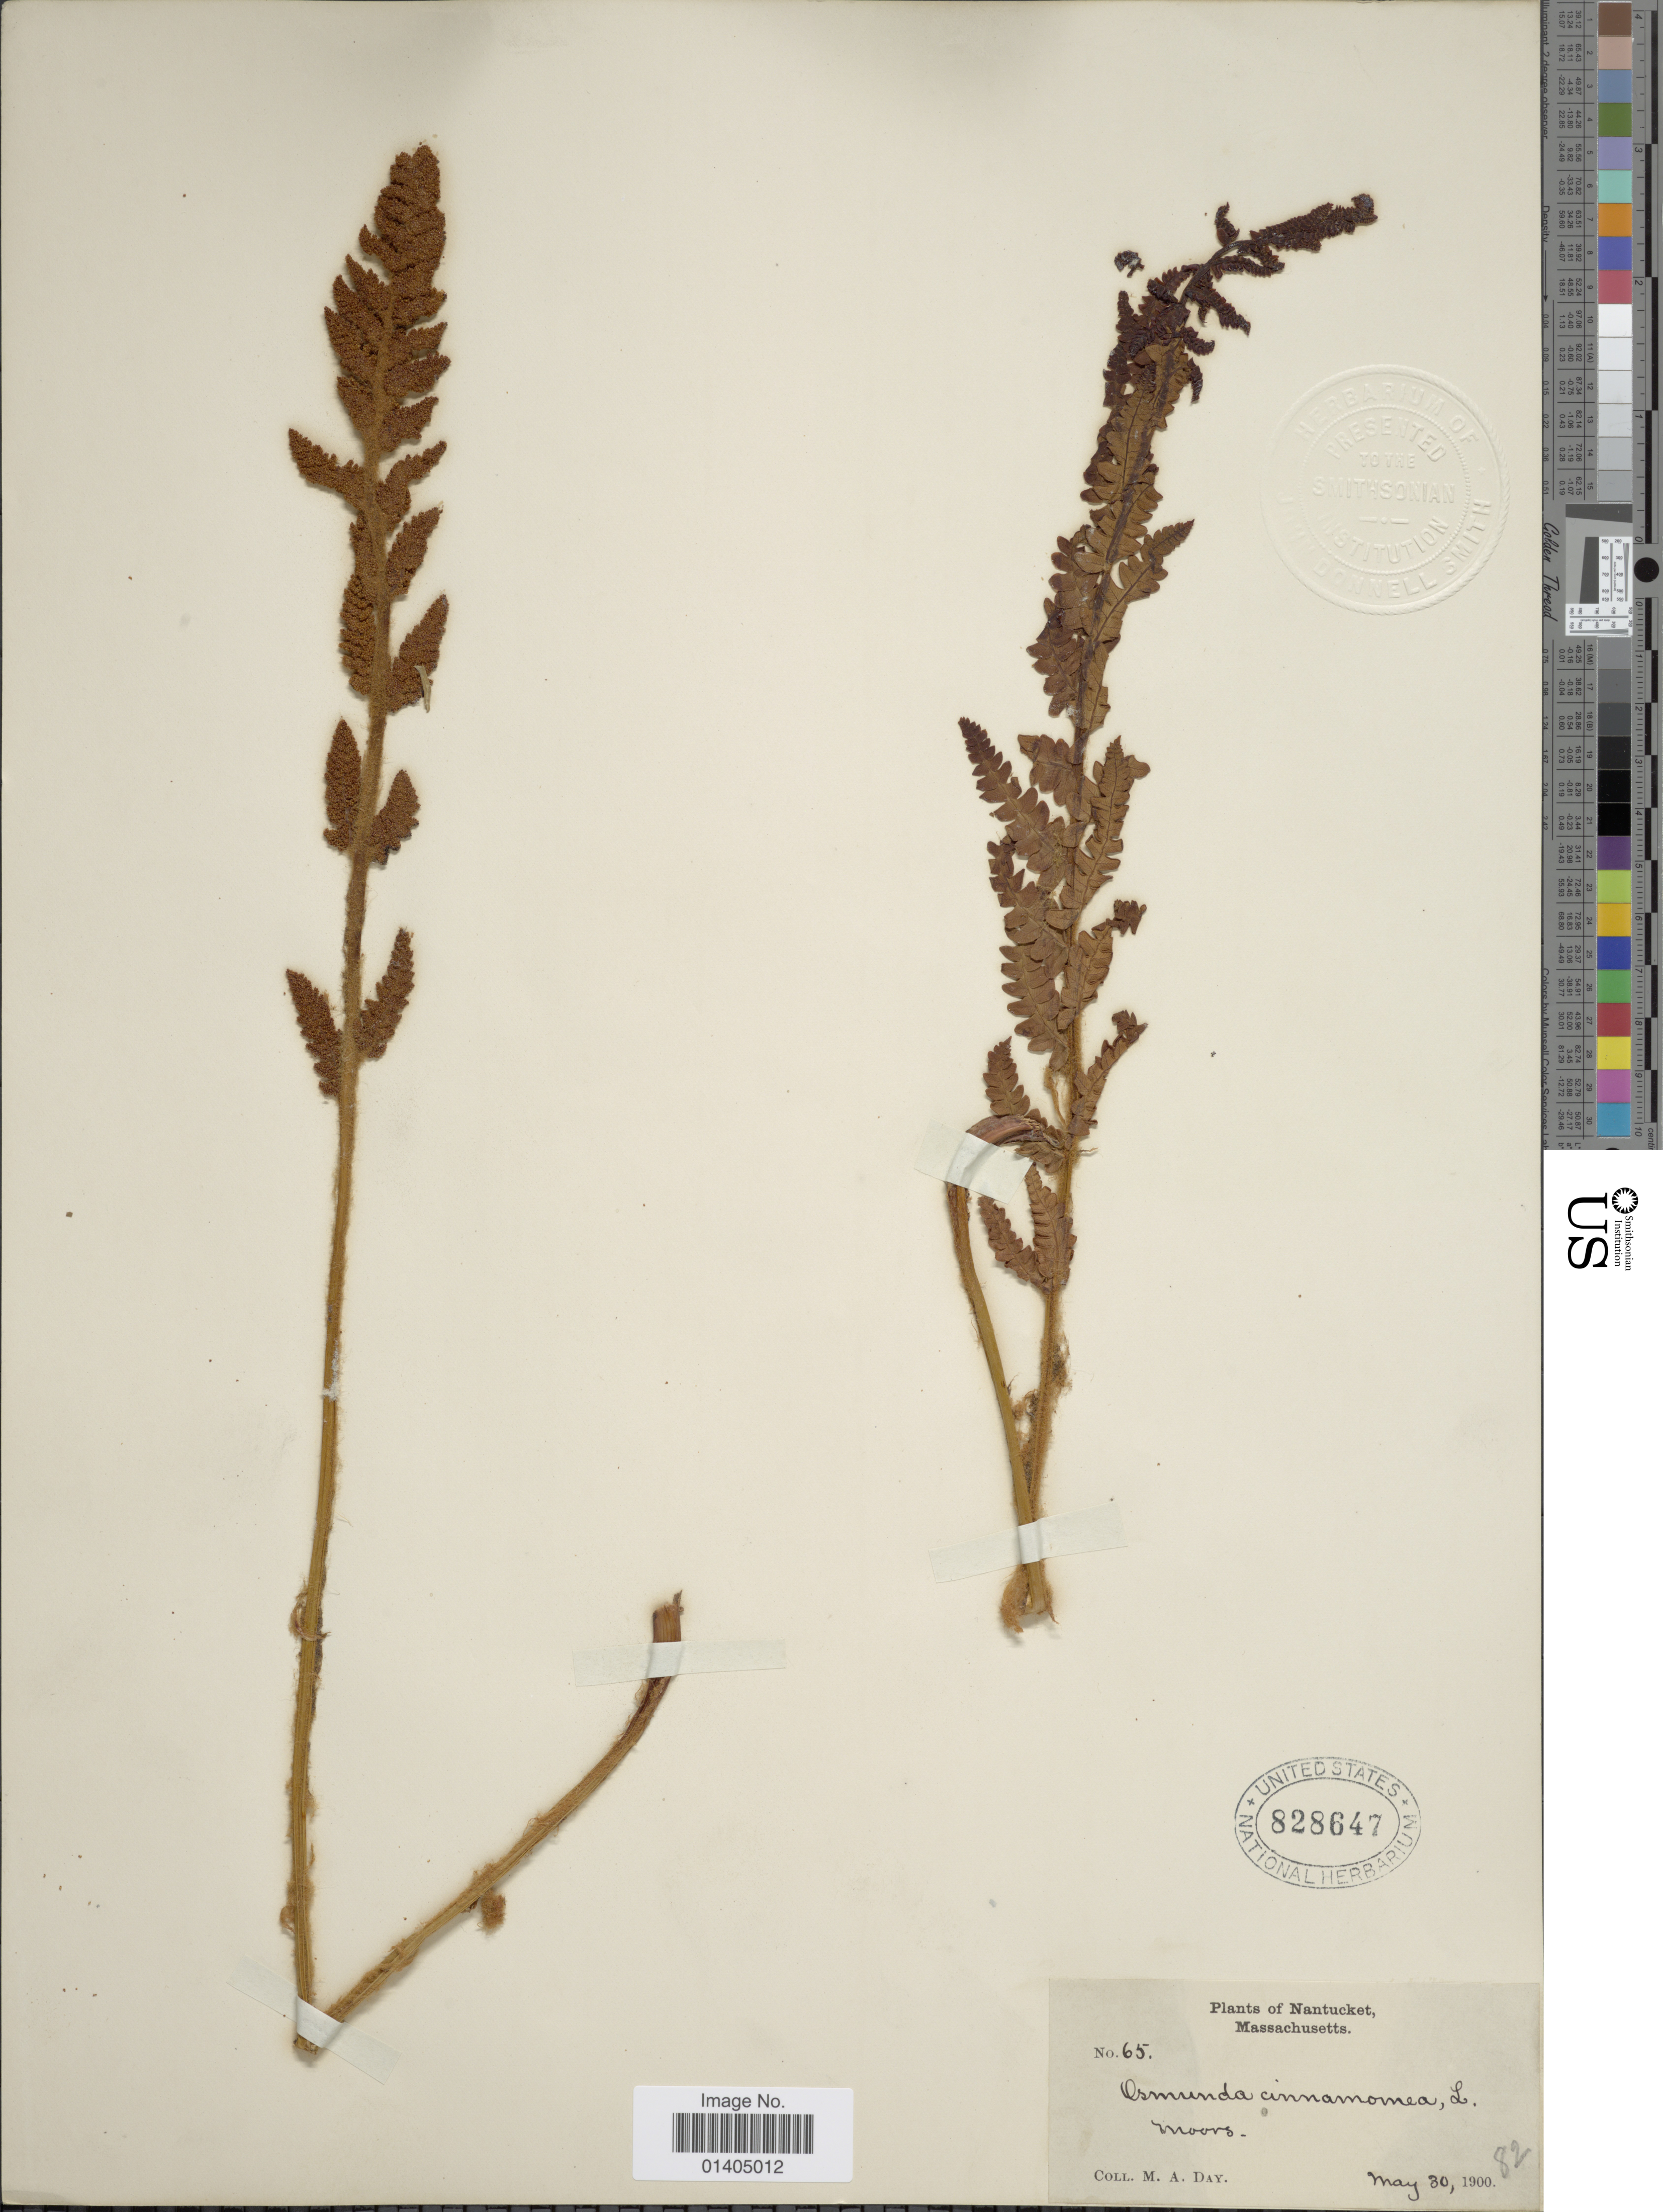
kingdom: Plantae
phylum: Tracheophyta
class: Polypodiopsida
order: Osmundales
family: Osmundaceae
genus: Osmundastrum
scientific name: Osmundastrum cinnamomeum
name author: (L.) C. Presl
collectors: M. Day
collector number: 65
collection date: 1900-05-30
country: United States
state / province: Massachusetts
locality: Nantucket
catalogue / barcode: US 828647